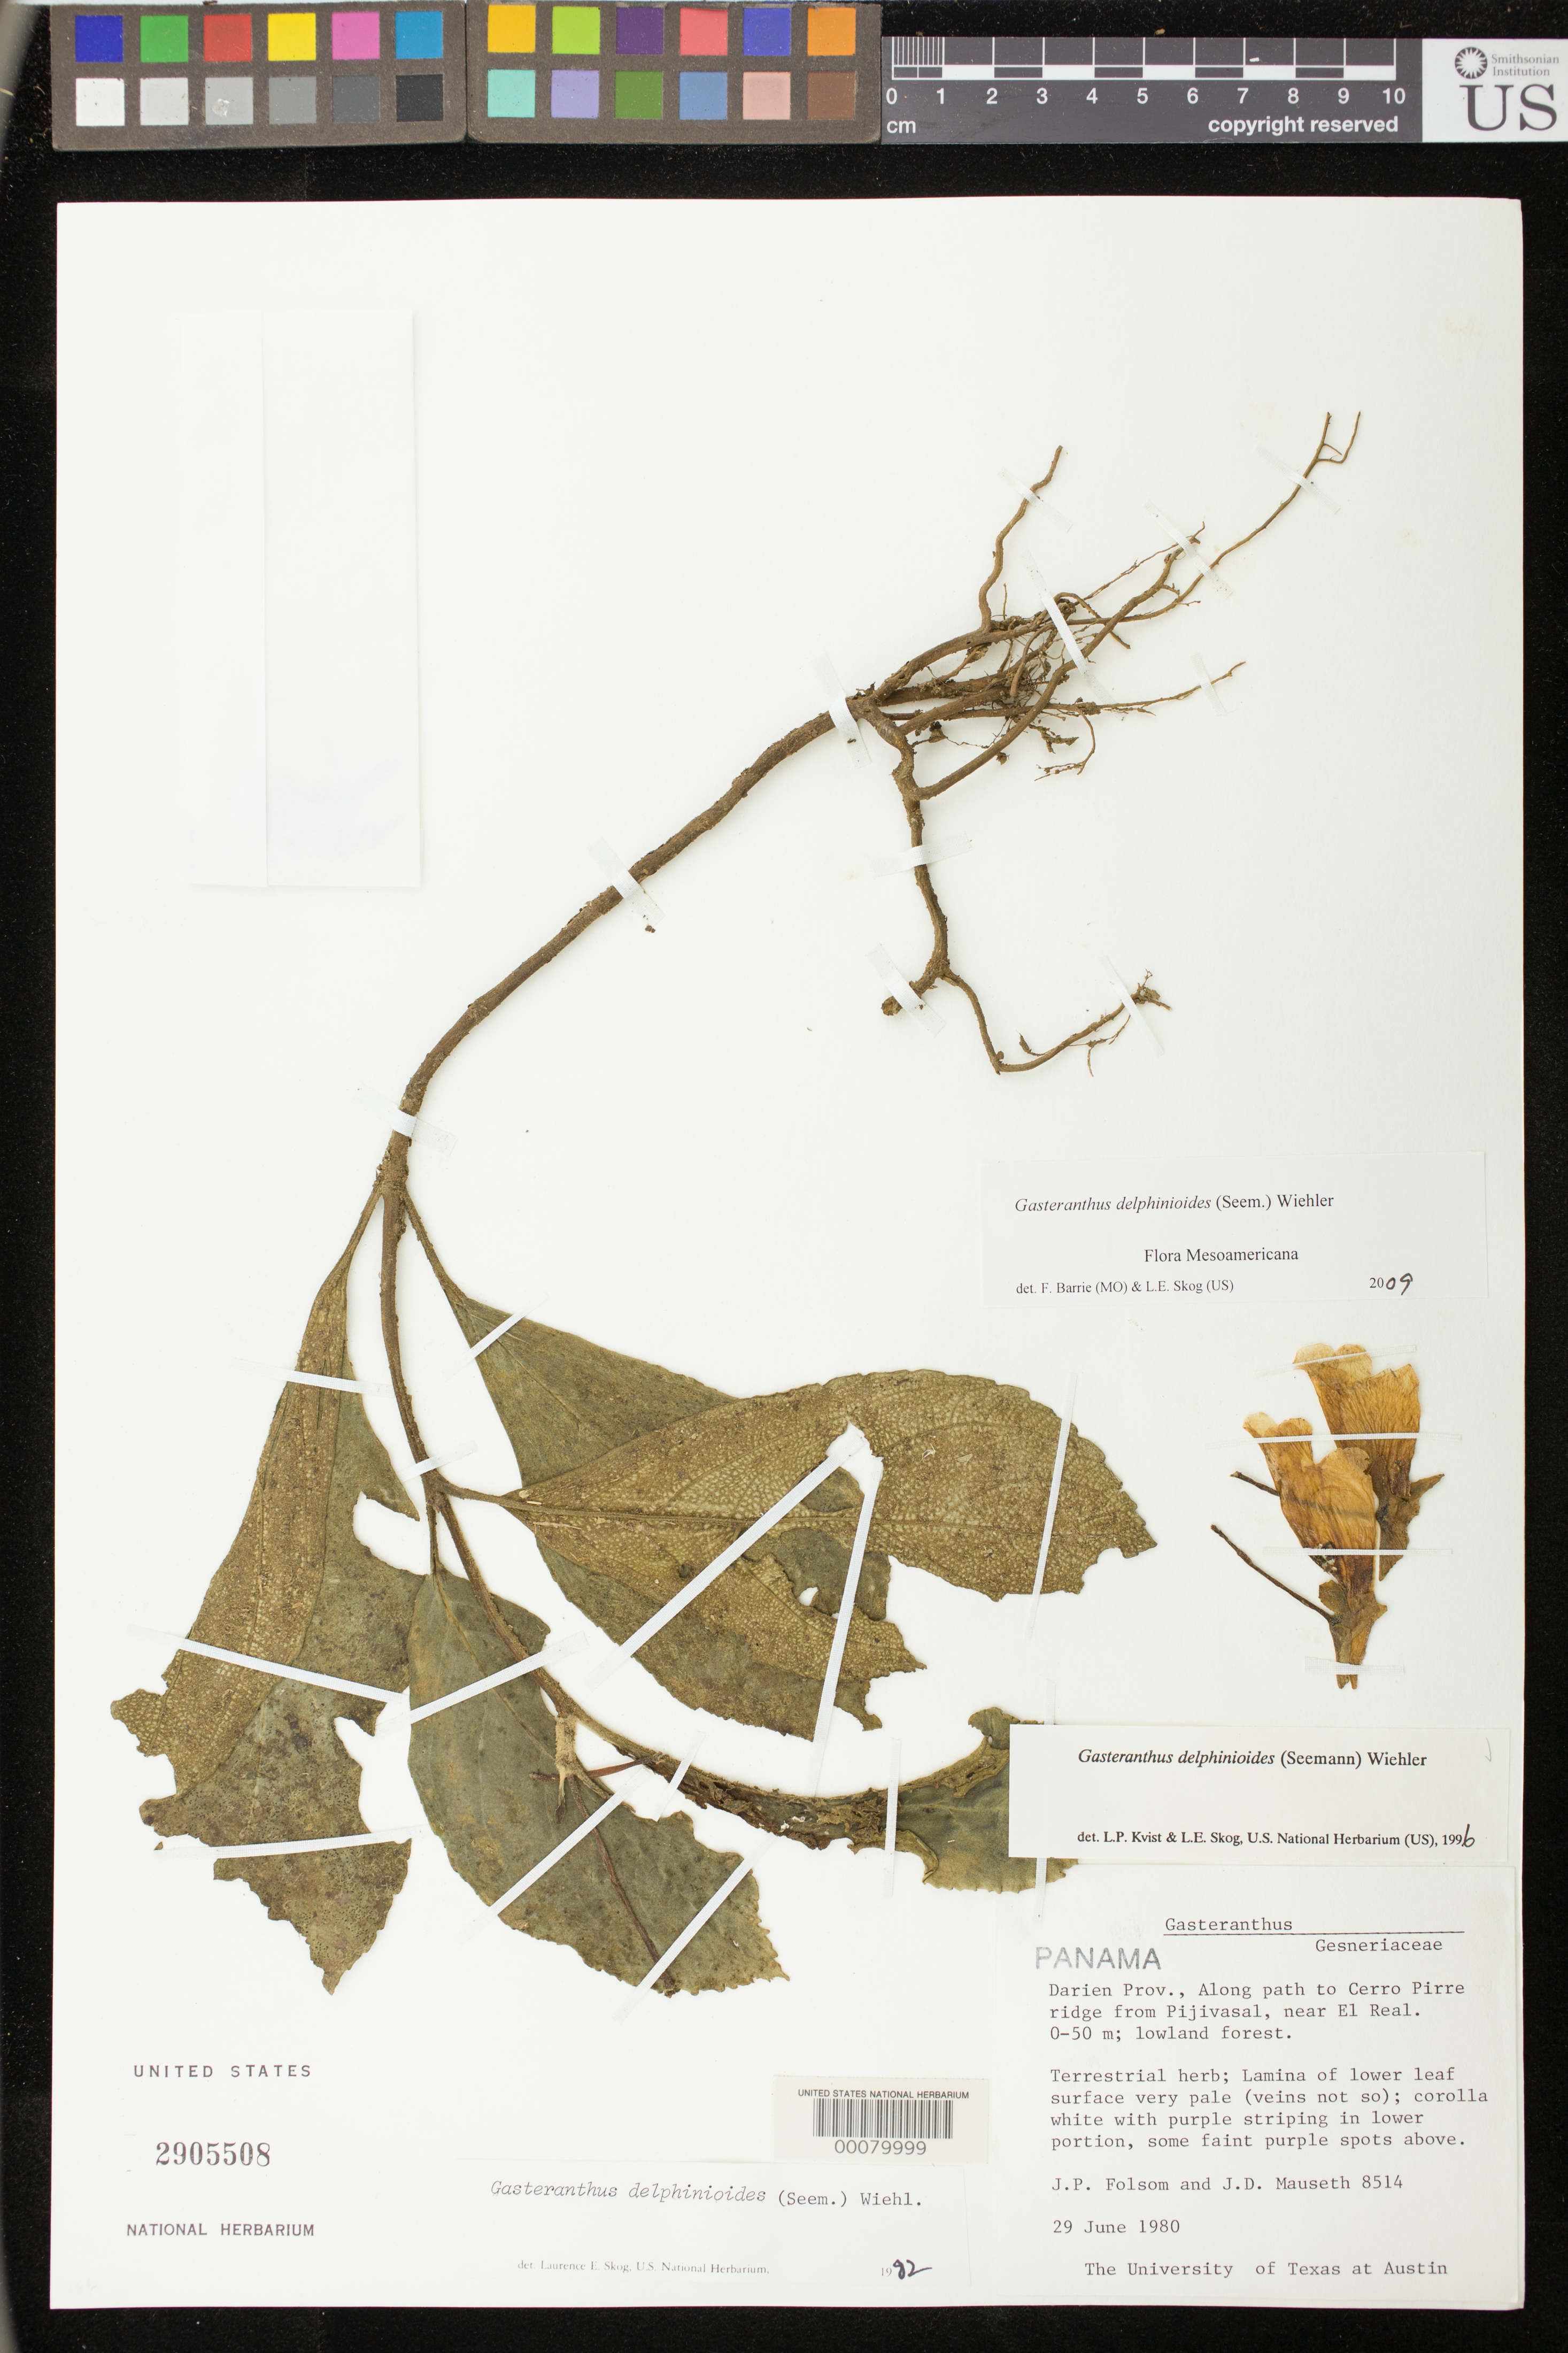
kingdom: Plantae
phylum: Tracheophyta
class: Magnoliopsida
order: Lamiales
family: Gesneriaceae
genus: Gasteranthus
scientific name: Gasteranthus delphinioides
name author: (Seem.) Wiehler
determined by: Skog, Laurence E.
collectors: J. P. Folsom & J. Mauseth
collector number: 8514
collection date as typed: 29 Jun 1980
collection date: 1980-06-29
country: Panama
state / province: Darién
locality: Along path to Cerro Pirre ridge from Pijivasal, near El Real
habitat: Lowland forest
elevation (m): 0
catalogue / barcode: US 2905508